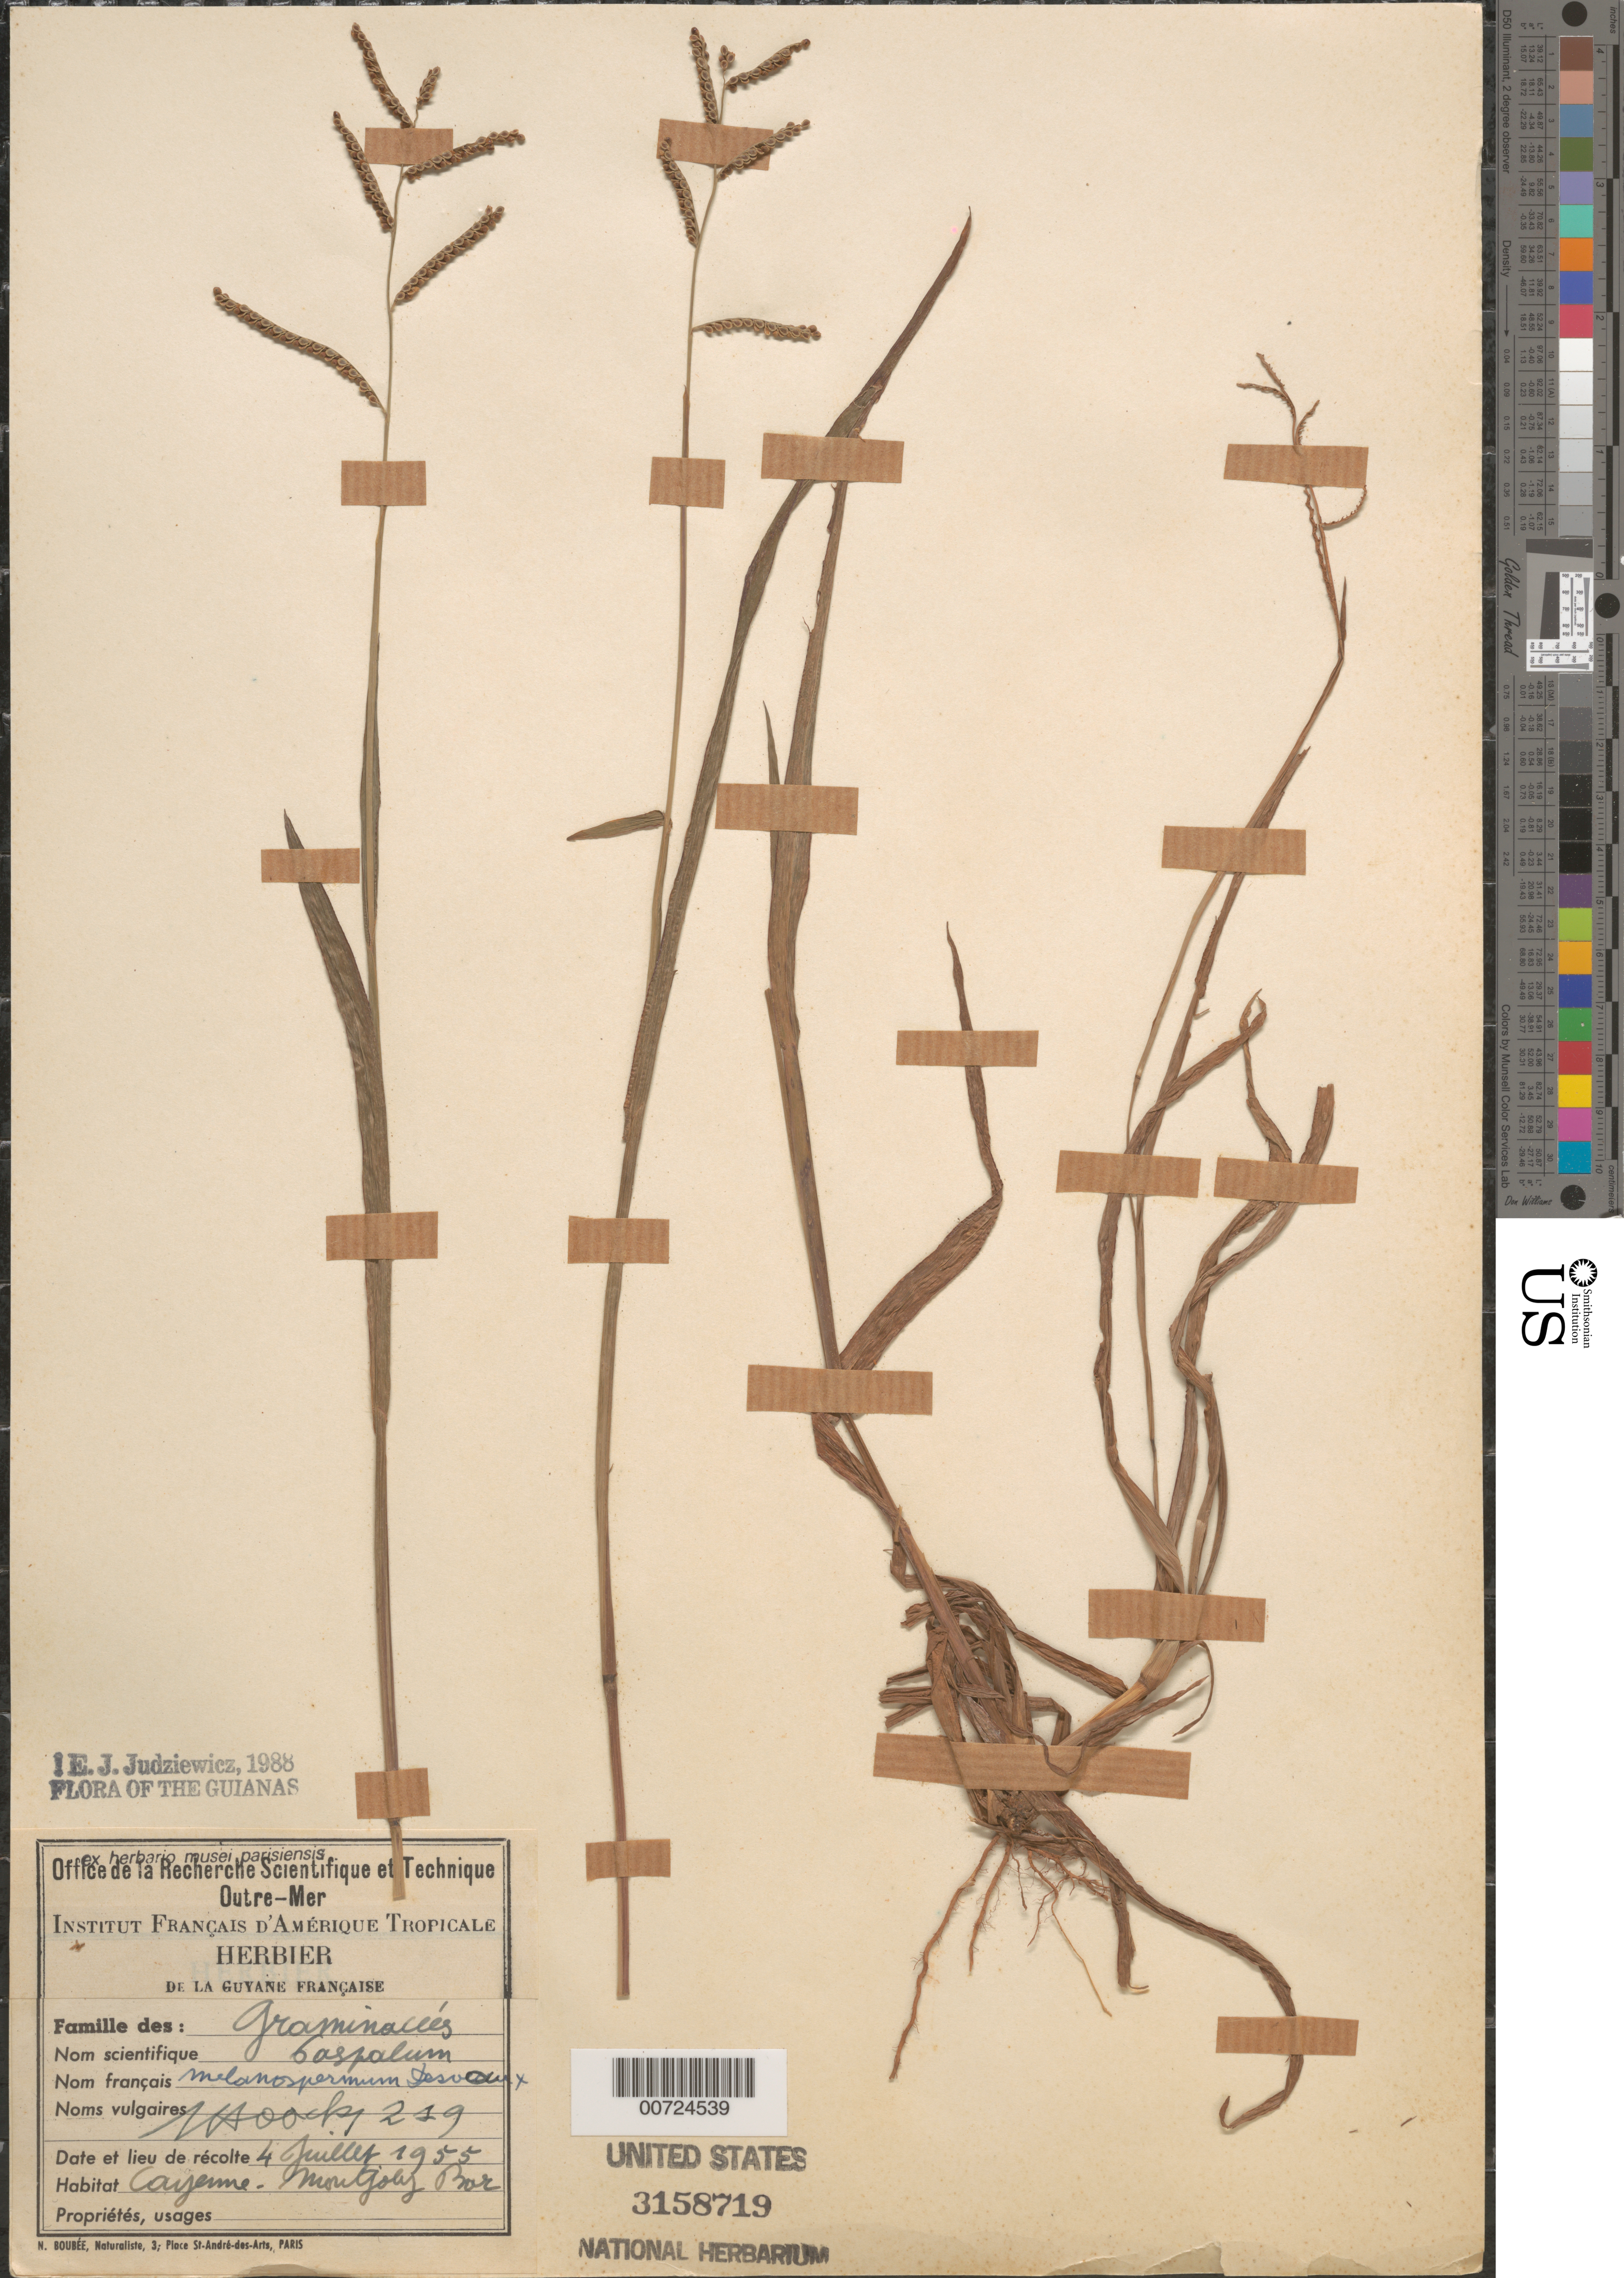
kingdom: Plantae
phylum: Tracheophyta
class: Liliopsida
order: Poales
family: Poaceae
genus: Paspalum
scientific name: Paspalum melanospermum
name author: Desv. ex Poir.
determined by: Judziewicz, E. J.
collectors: J. Hoock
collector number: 219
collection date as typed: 4-Jul-55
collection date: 1955-07-04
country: French Guiana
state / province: Cayenne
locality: Cayenne, Montjoly-Bar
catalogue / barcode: US 3158719